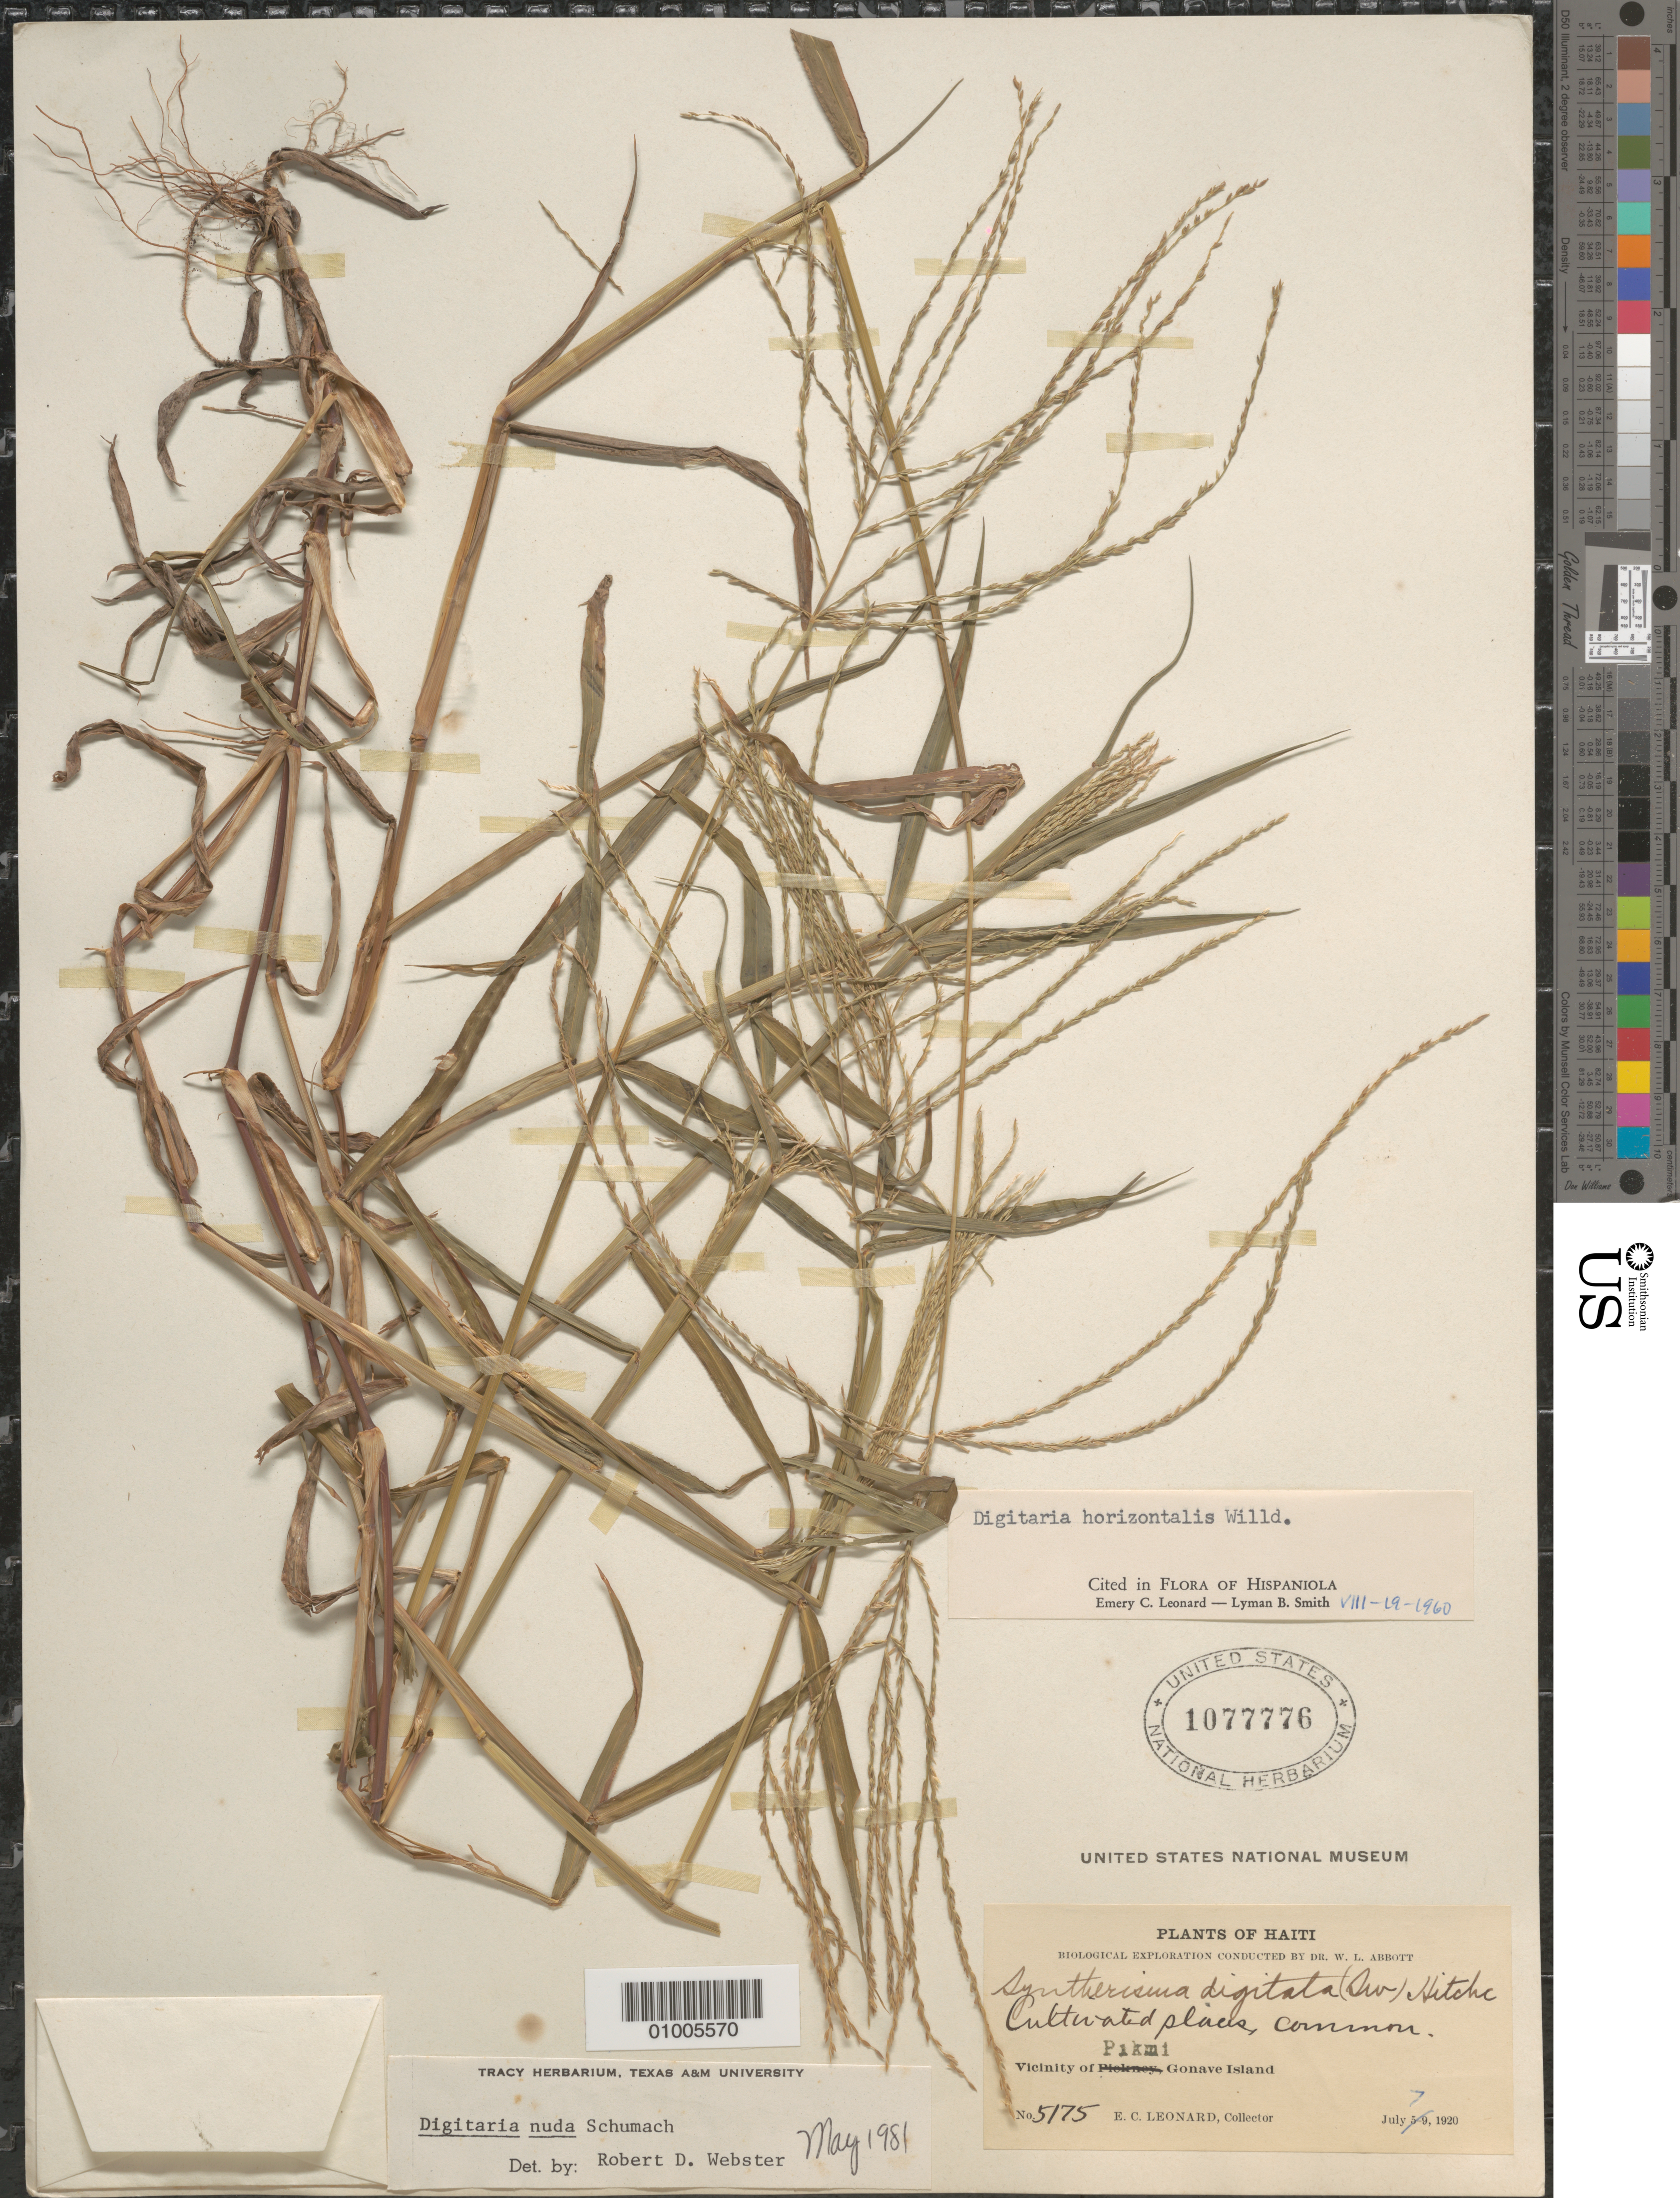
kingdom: Plantae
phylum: Tracheophyta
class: Liliopsida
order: Poales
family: Poaceae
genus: Digitaria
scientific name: Digitaria horizontalis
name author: Willd.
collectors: E. C. Leonard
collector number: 5175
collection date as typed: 07 Jul 1920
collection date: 1920-07-07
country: Haiti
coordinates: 0 N, 0 E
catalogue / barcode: US 1077776